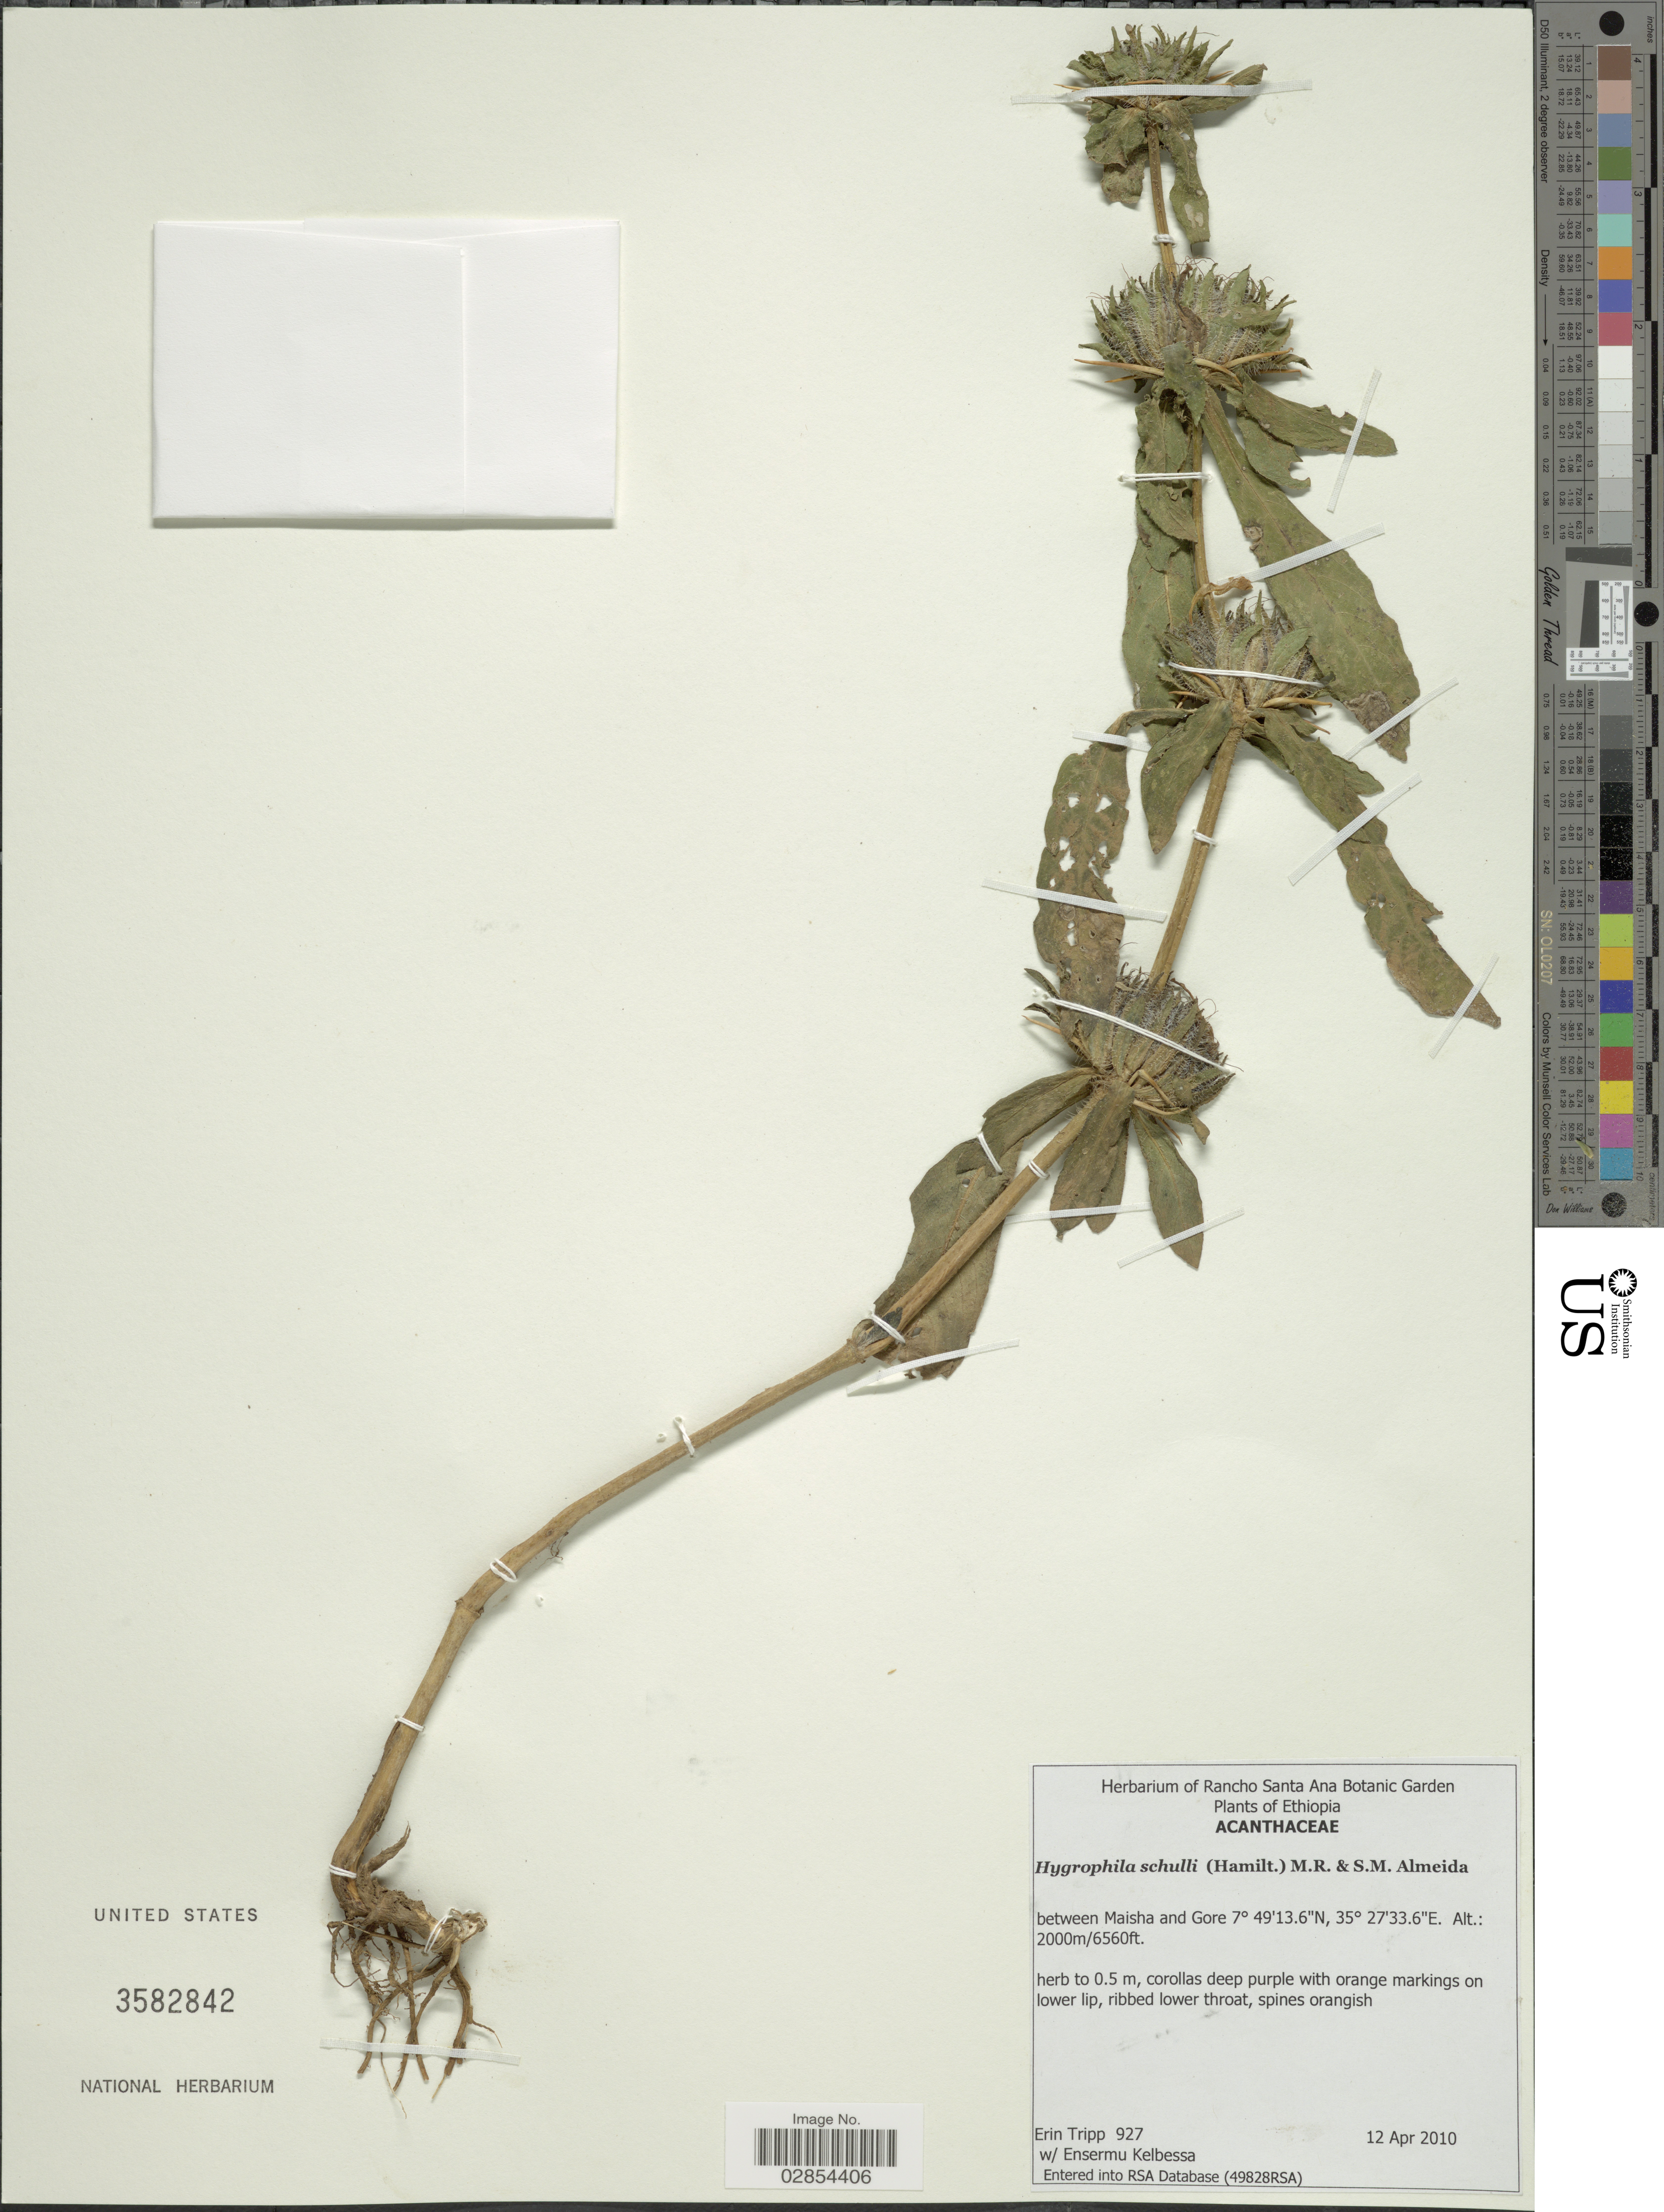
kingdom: Plantae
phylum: Tracheophyta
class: Magnoliopsida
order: Lamiales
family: Acanthaceae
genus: Hygrophila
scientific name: Hygrophila schulli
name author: M.R. Almeida & S.M. Almeida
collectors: E. Tripp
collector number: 927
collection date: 2010-04-12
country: Ethiopia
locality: Between Maisha and Gore.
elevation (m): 2000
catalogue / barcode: US 3582842